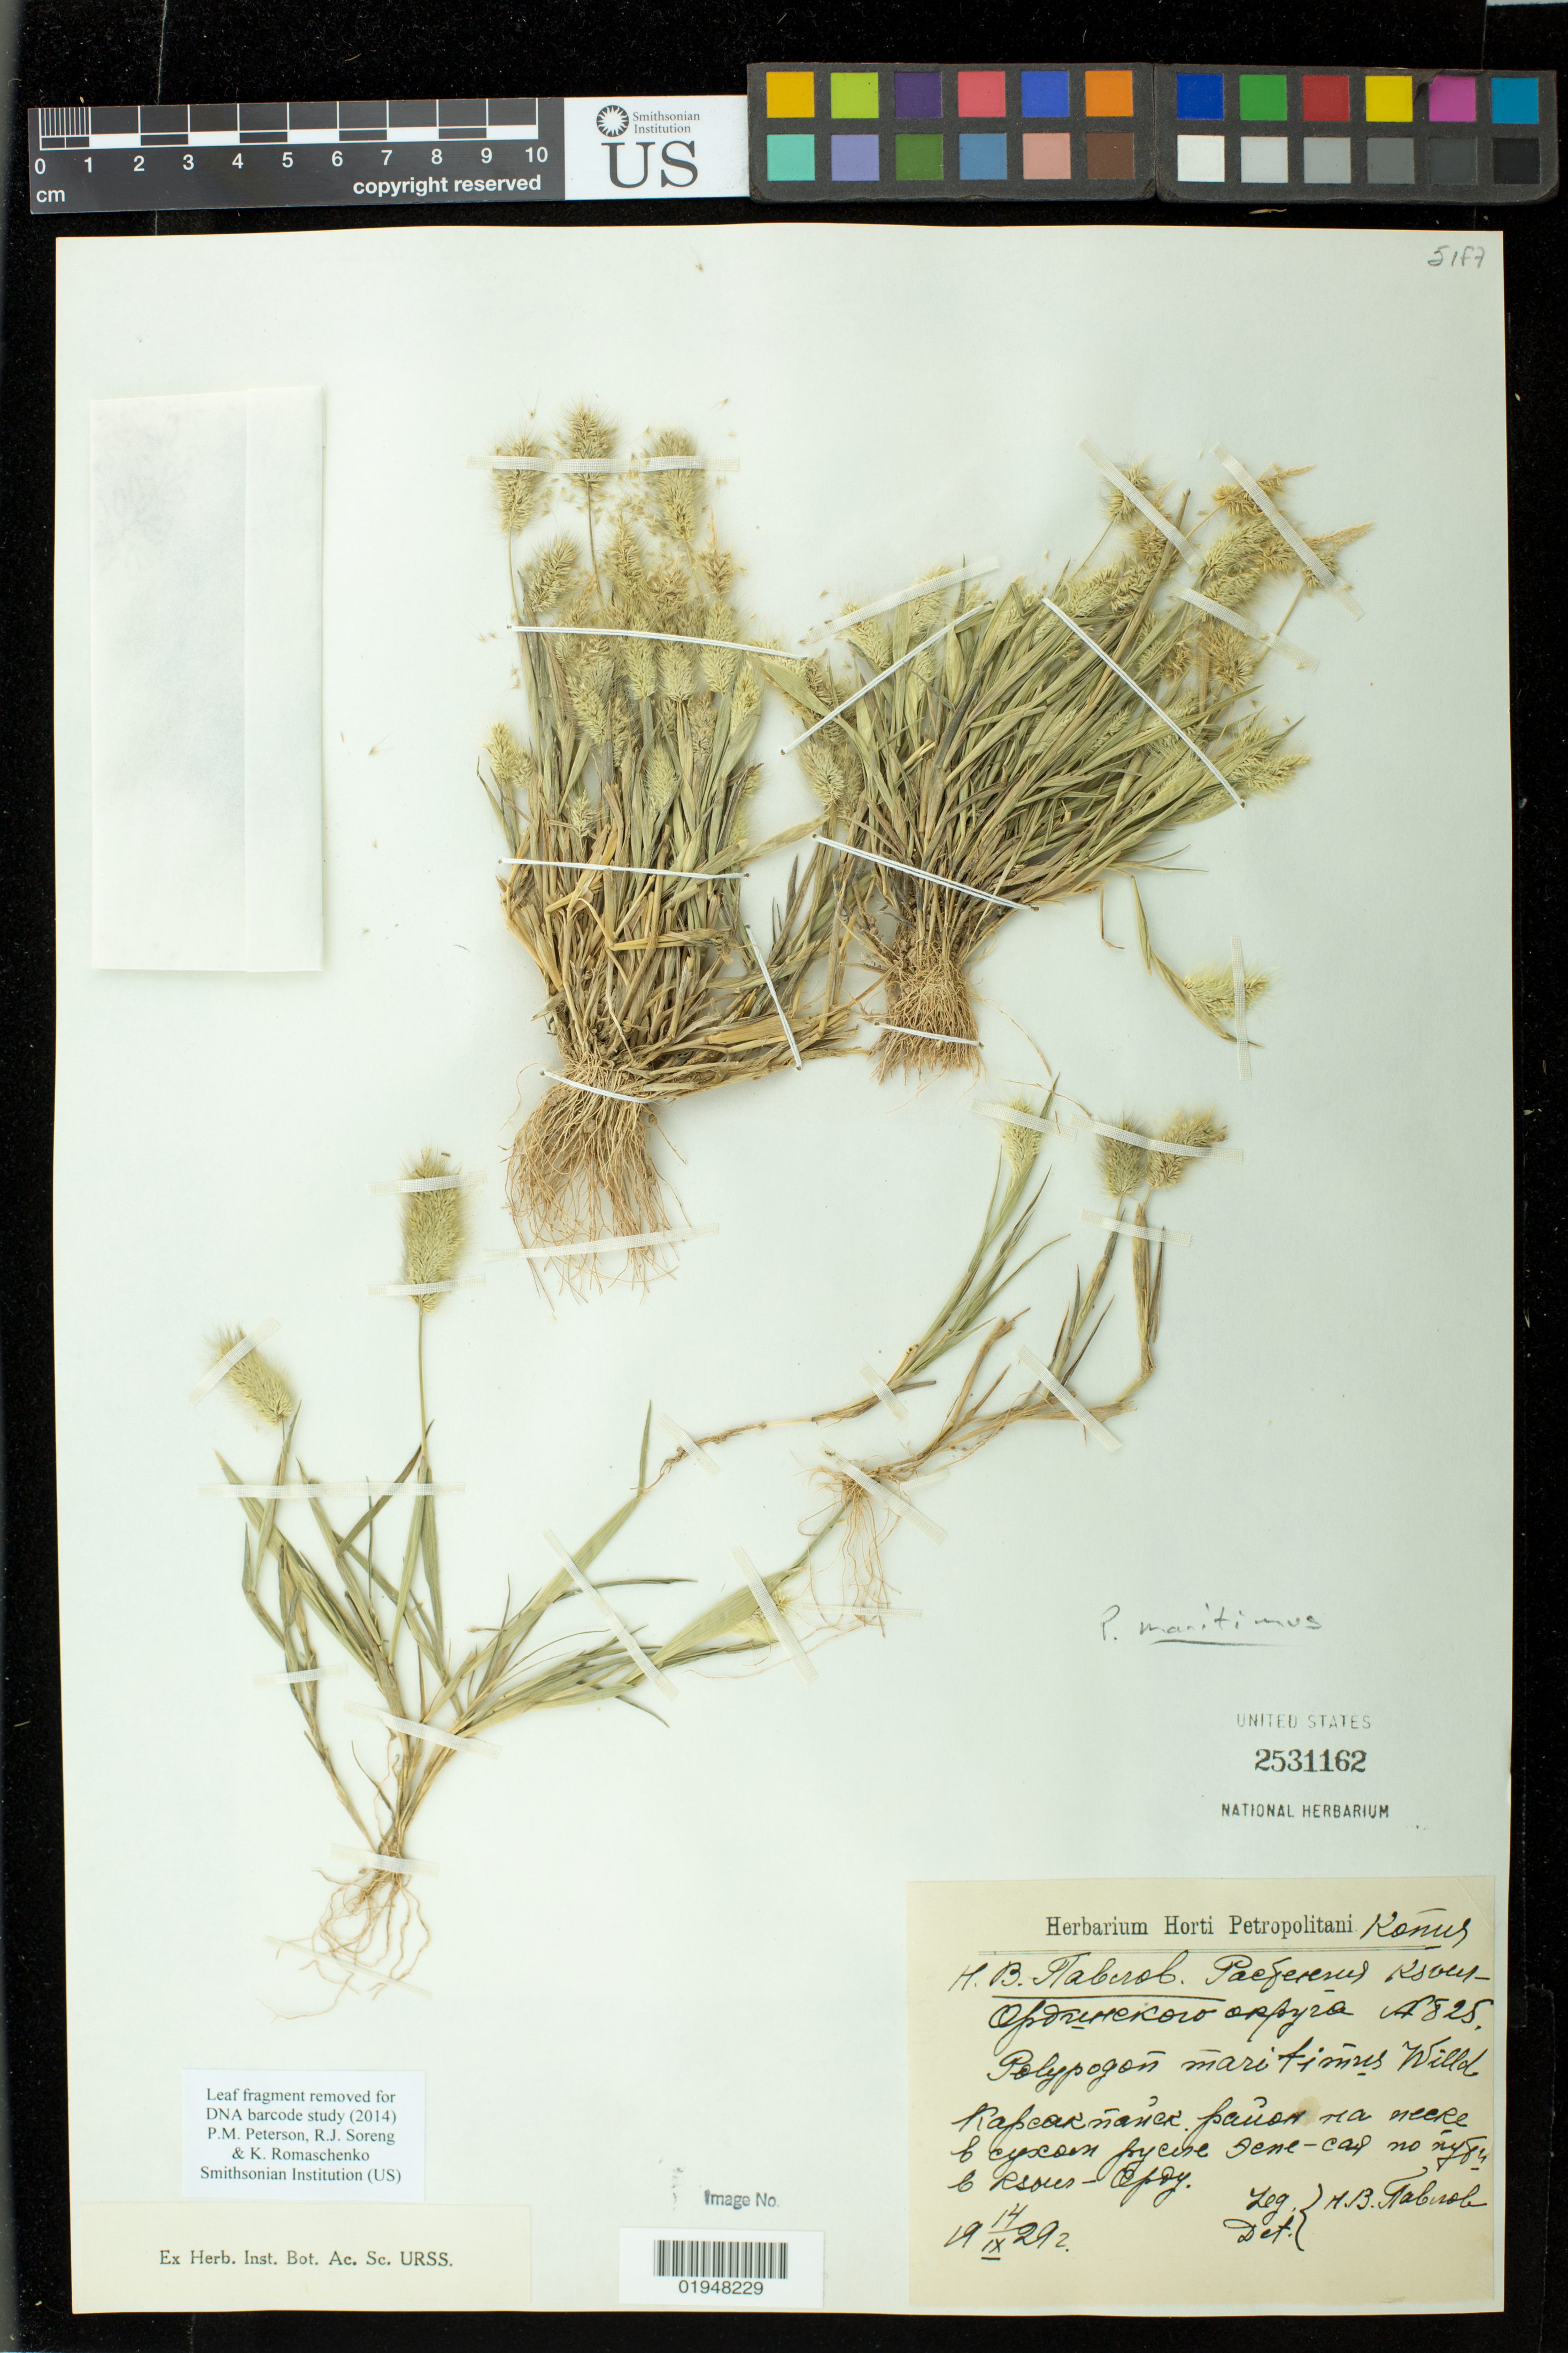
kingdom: Plantae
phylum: Tracheophyta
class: Liliopsida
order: Poales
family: Poaceae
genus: Polypogon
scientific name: Polypogon maritimus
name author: Willd.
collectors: N. Pavlov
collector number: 4825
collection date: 1929-09-14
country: Kazakhstan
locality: okruga A825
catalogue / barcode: US 2531162